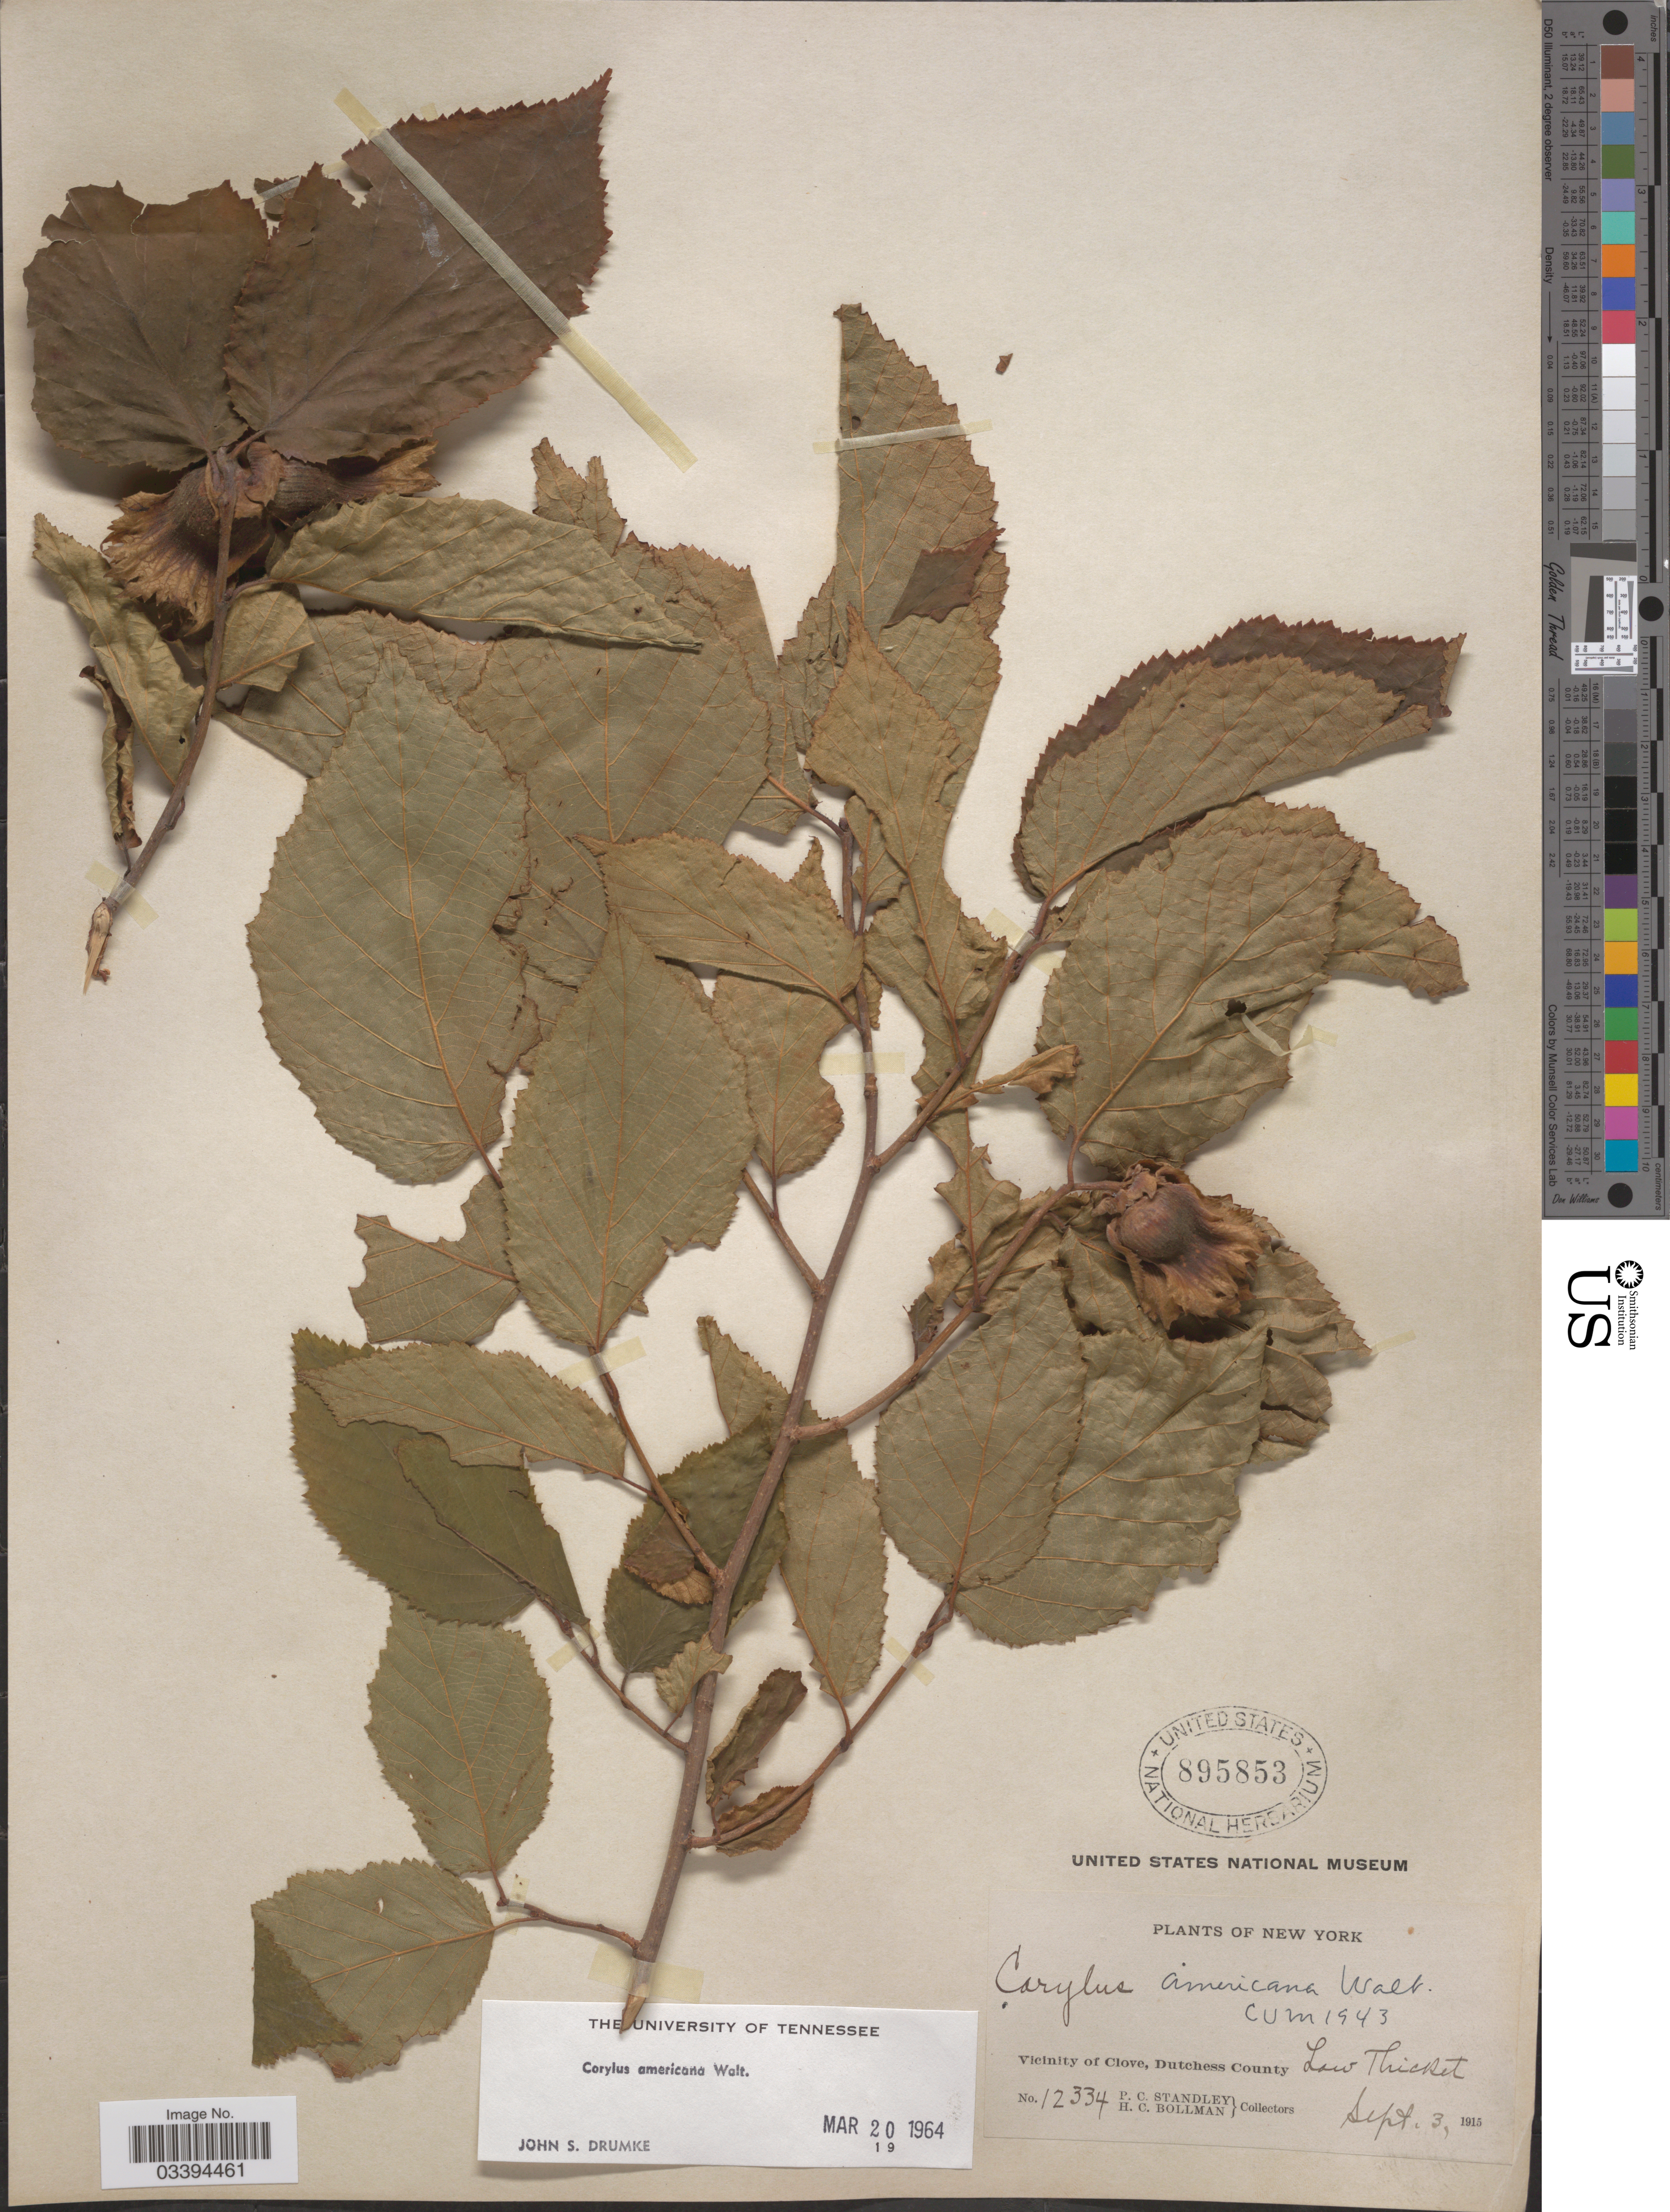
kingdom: Plantae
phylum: Tracheophyta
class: Magnoliopsida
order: Fagales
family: Betulaceae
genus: Corylus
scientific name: Corylus americana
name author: Walter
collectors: P. C. Standley & H. C. Bollman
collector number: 12334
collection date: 1915-09-03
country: United States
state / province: New York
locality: Vicinity of Clove, Dutchess County.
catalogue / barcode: US 895853